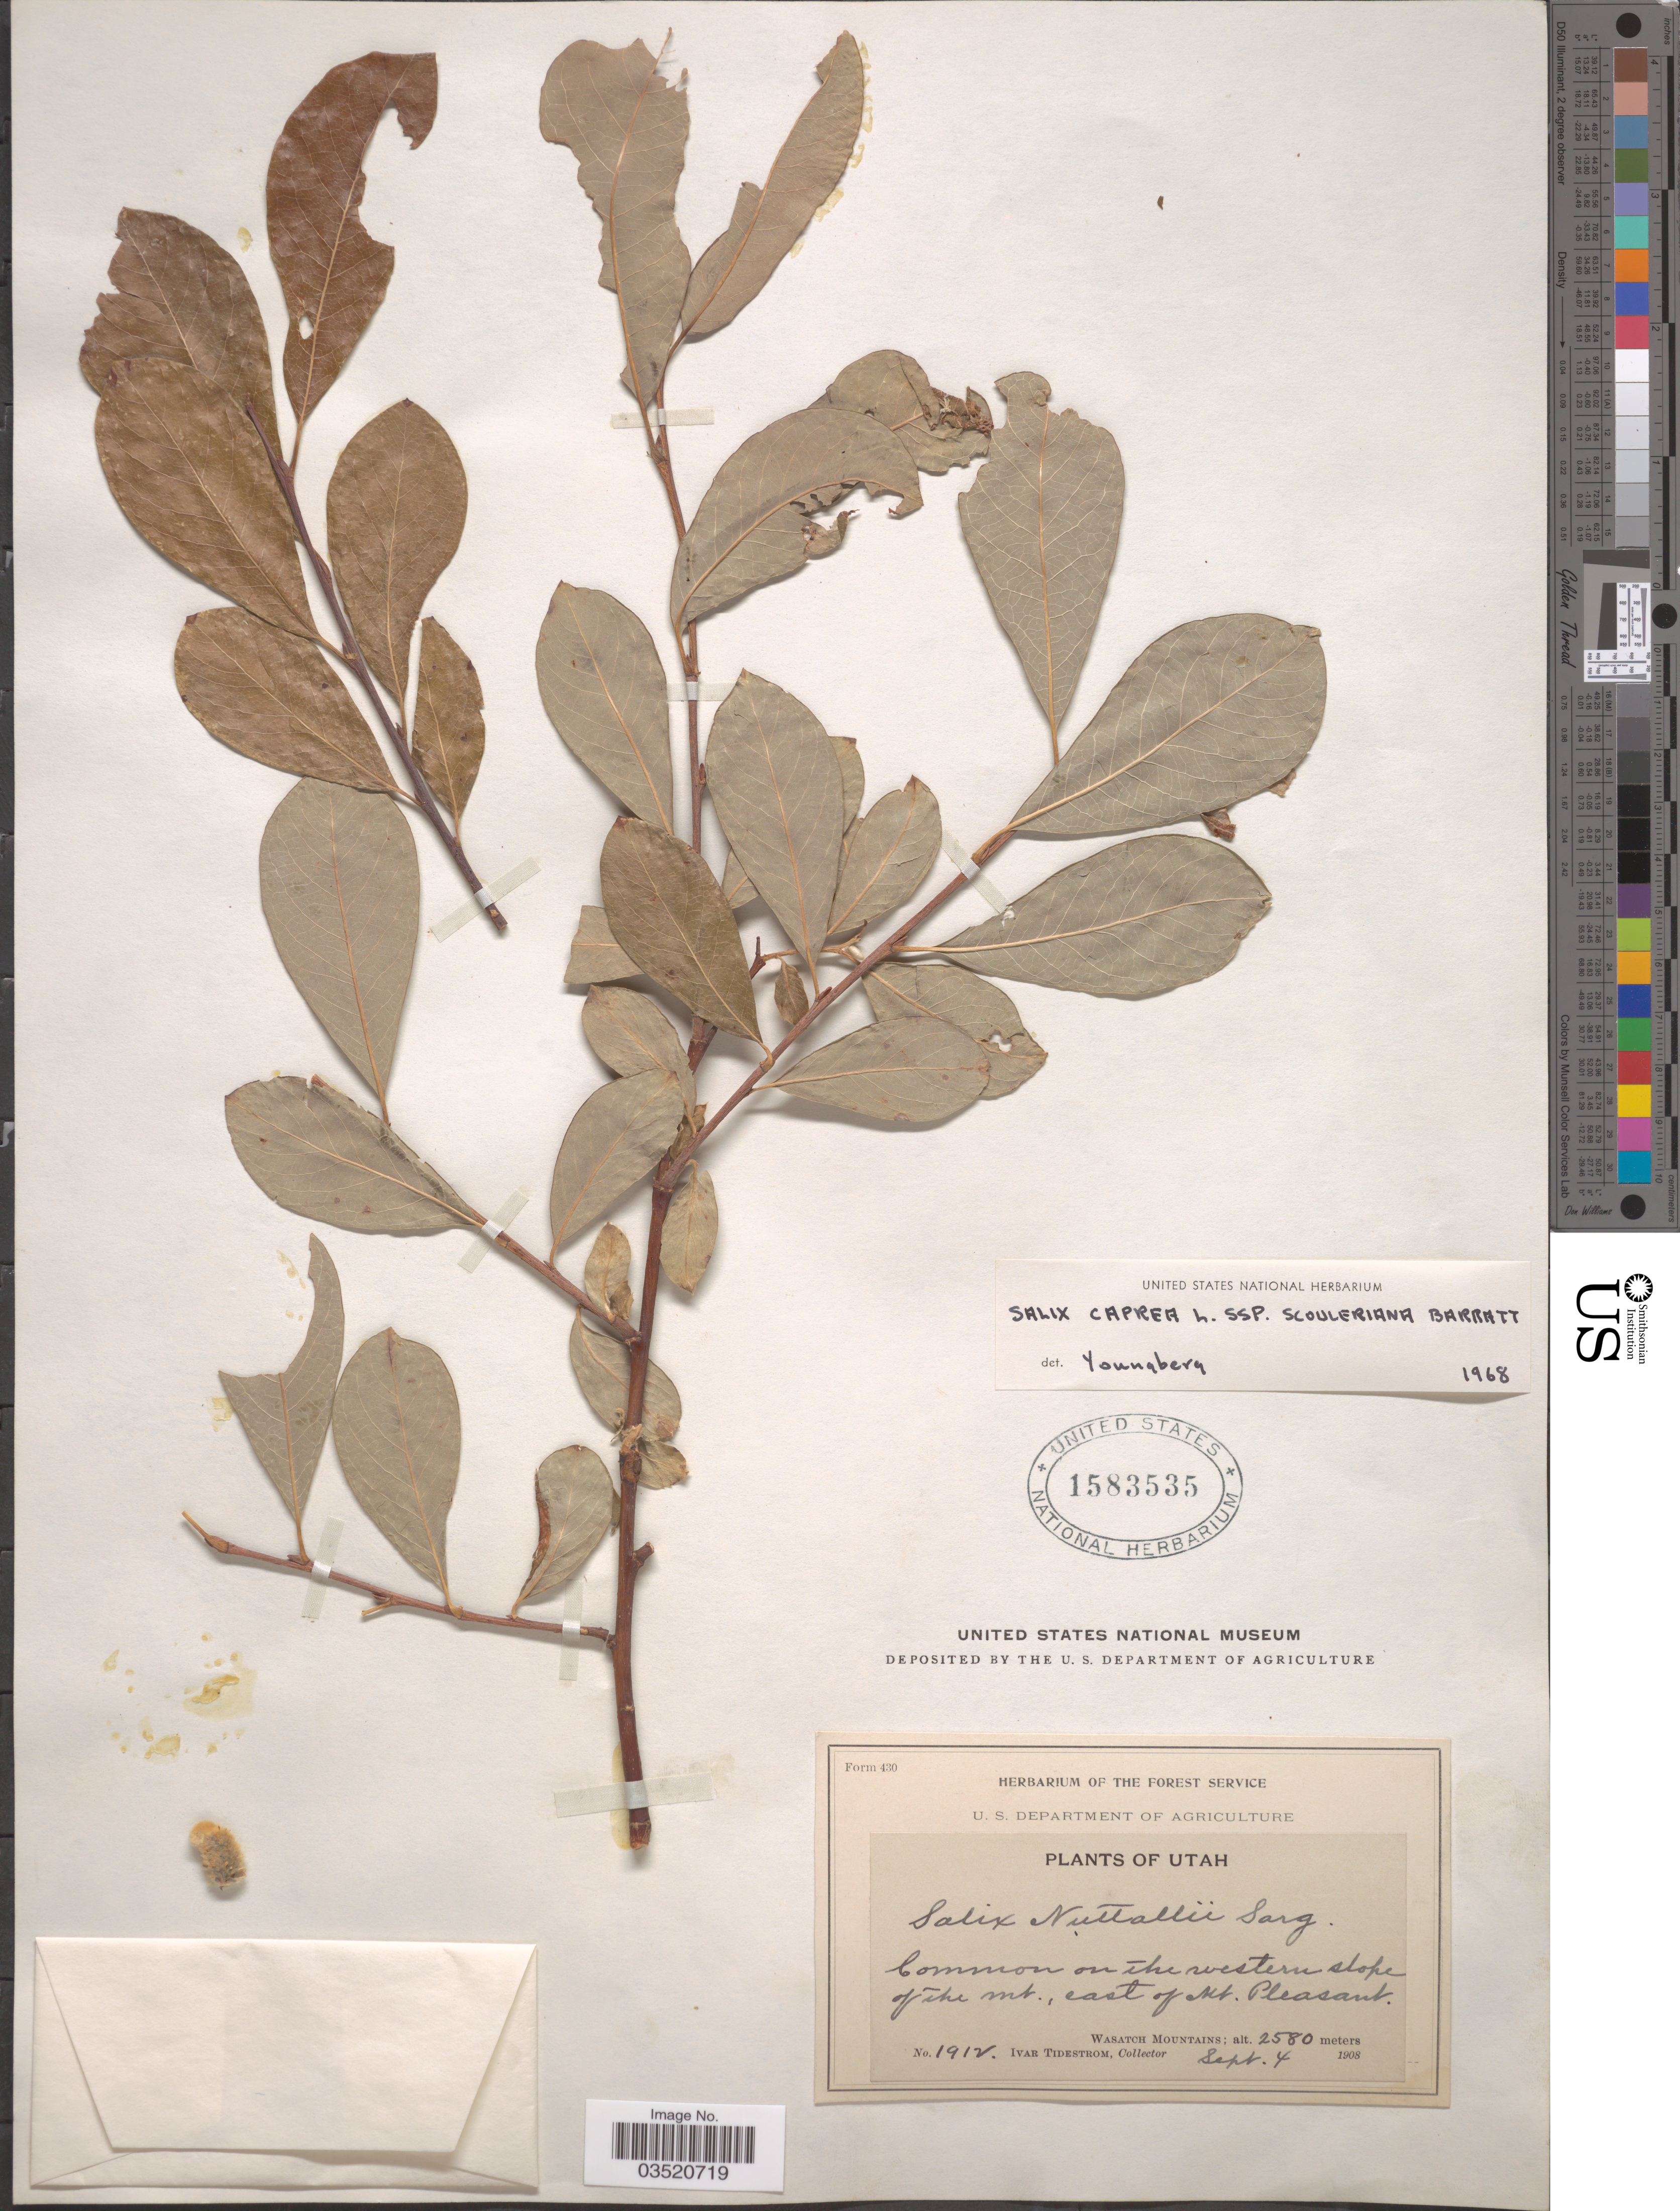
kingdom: Plantae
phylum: Tracheophyta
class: Magnoliopsida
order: Malpighiales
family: Salicaceae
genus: Salix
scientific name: Salix scouleriana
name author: Barratt ex Hook.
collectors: I. F. Tidestrom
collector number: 1912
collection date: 1908-09-04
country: United States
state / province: Utah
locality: Common on the western slope of the mt., east of Mt. Pleasant. Wasatch Mountains.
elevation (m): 2580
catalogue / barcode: US 1583535